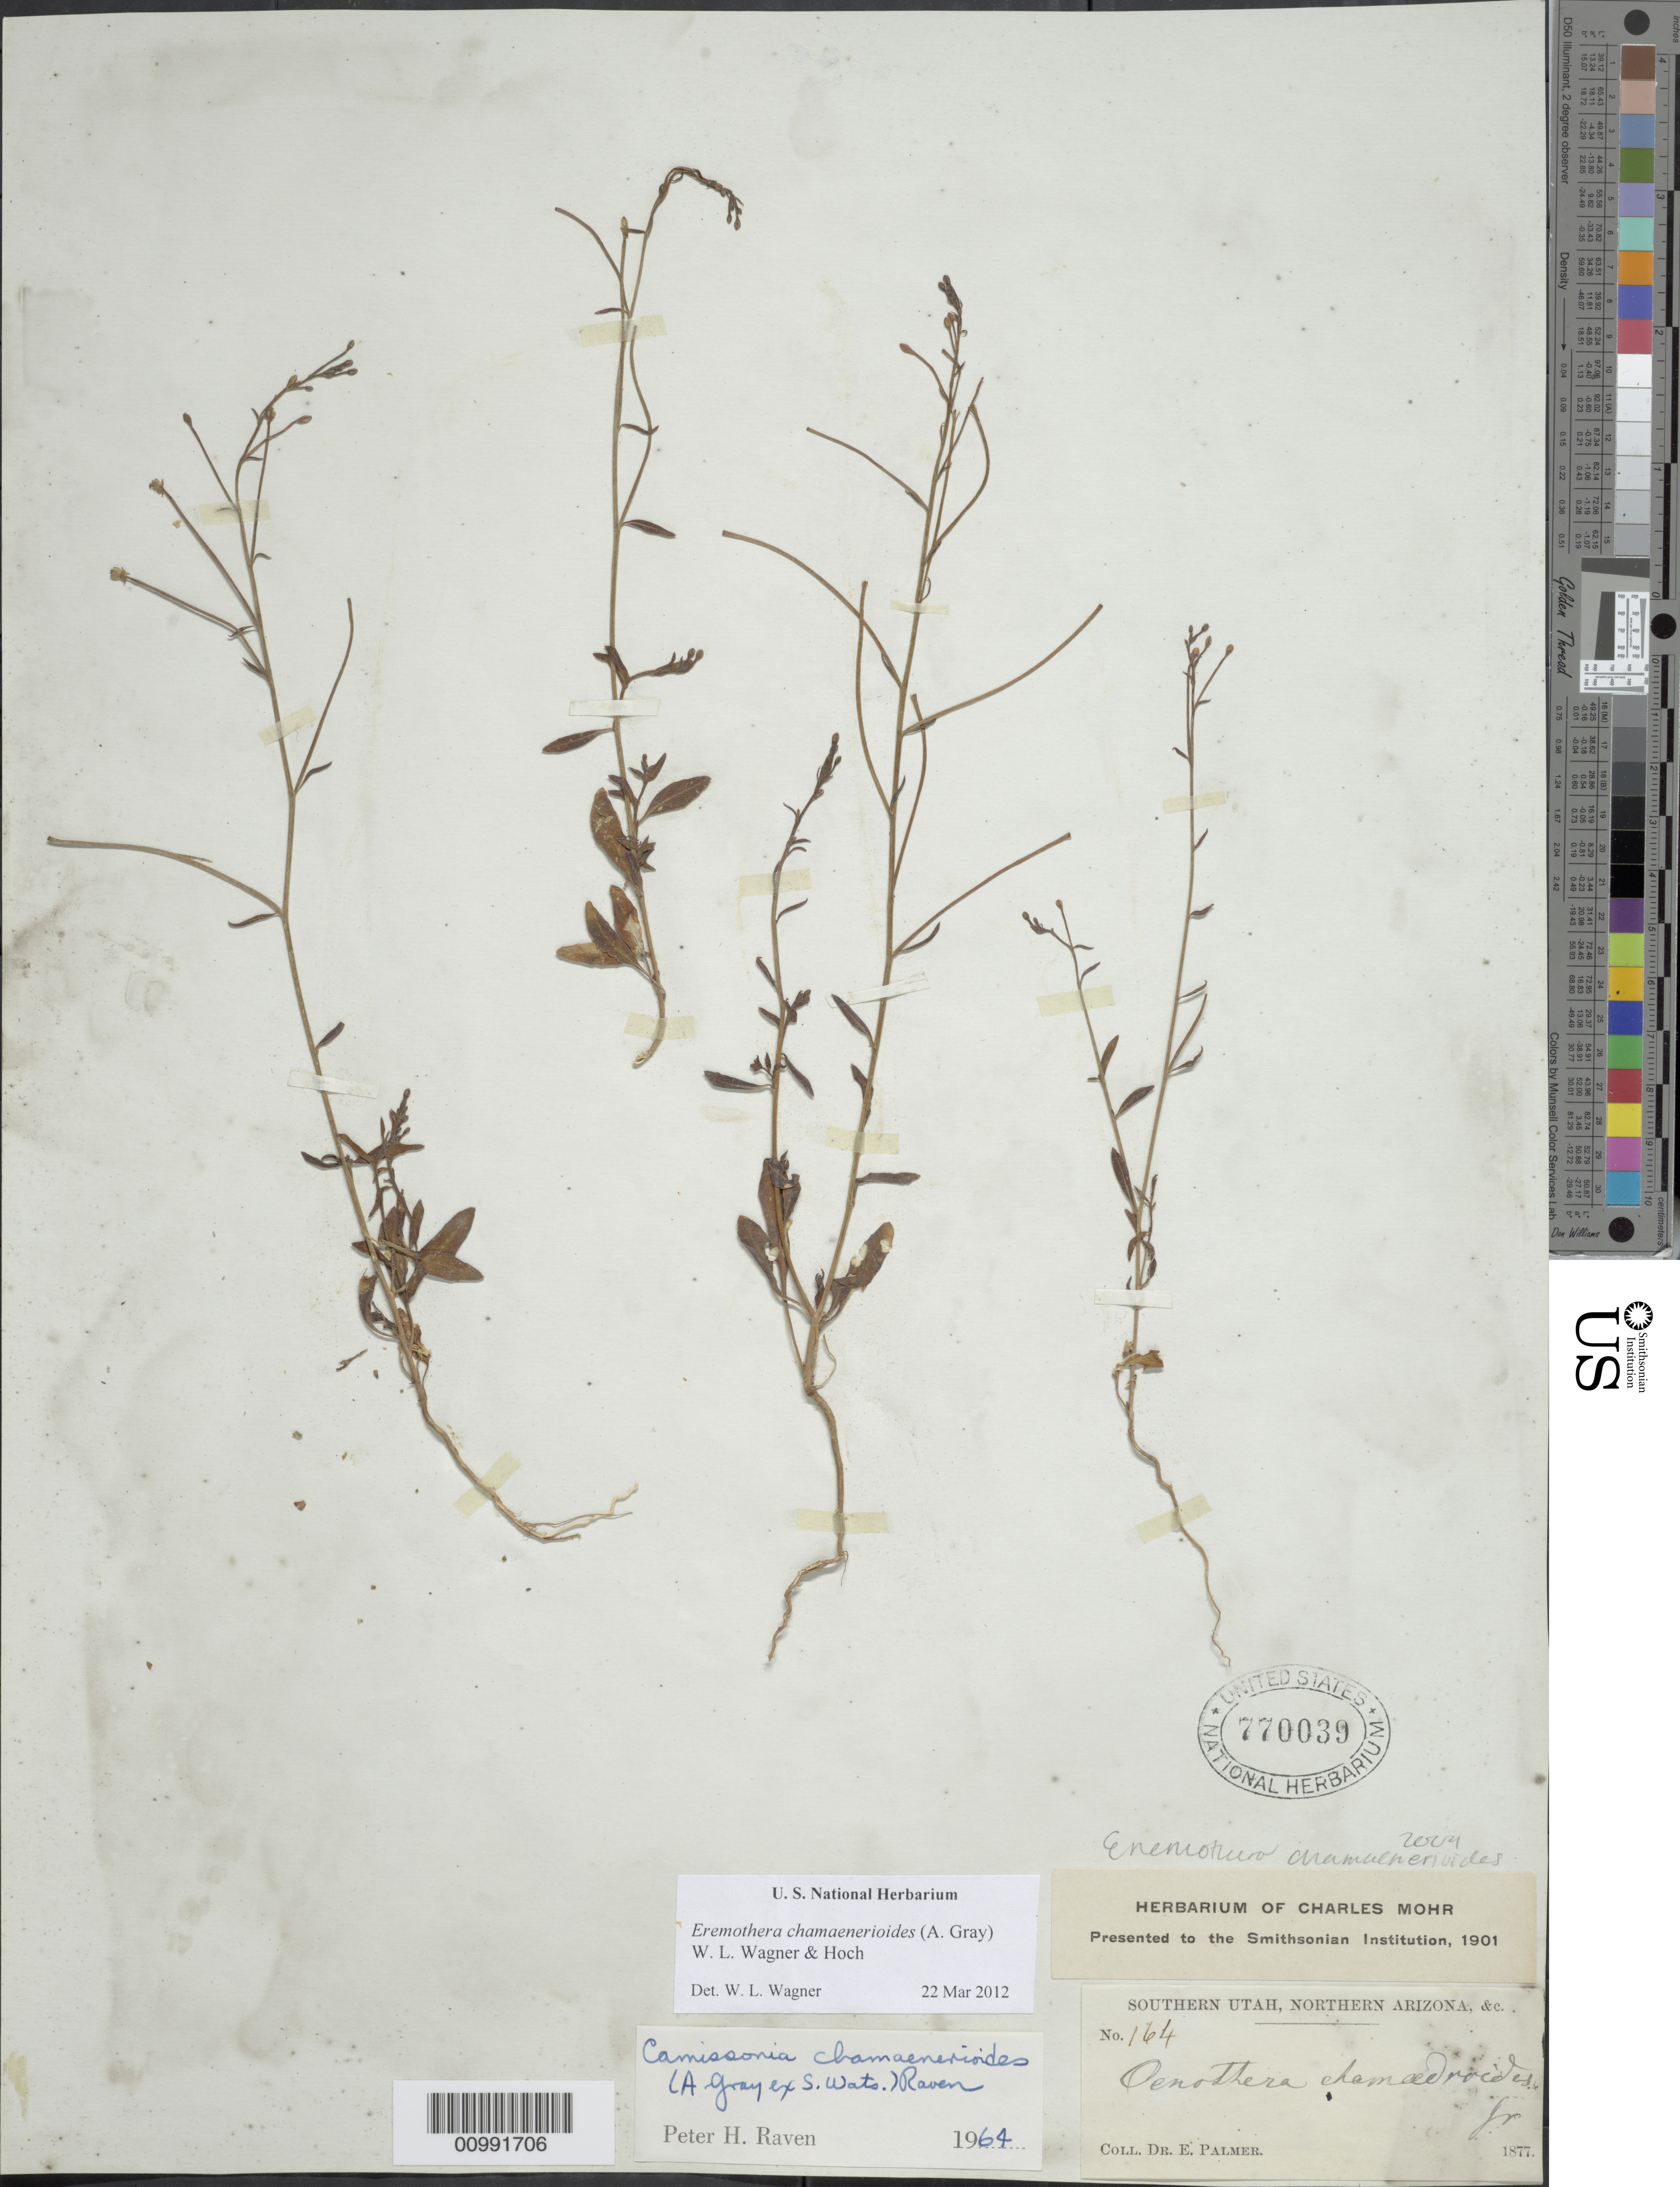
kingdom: Plantae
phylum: Tracheophyta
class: Magnoliopsida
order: Myrtales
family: Onagraceae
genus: Eremothera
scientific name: Eremothera chamaenerioides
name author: (A. Gray) W.L. Wagner & Hoch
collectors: D. E. Palmer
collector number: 164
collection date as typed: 1877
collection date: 1877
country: United States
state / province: Arizona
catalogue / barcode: US 770039